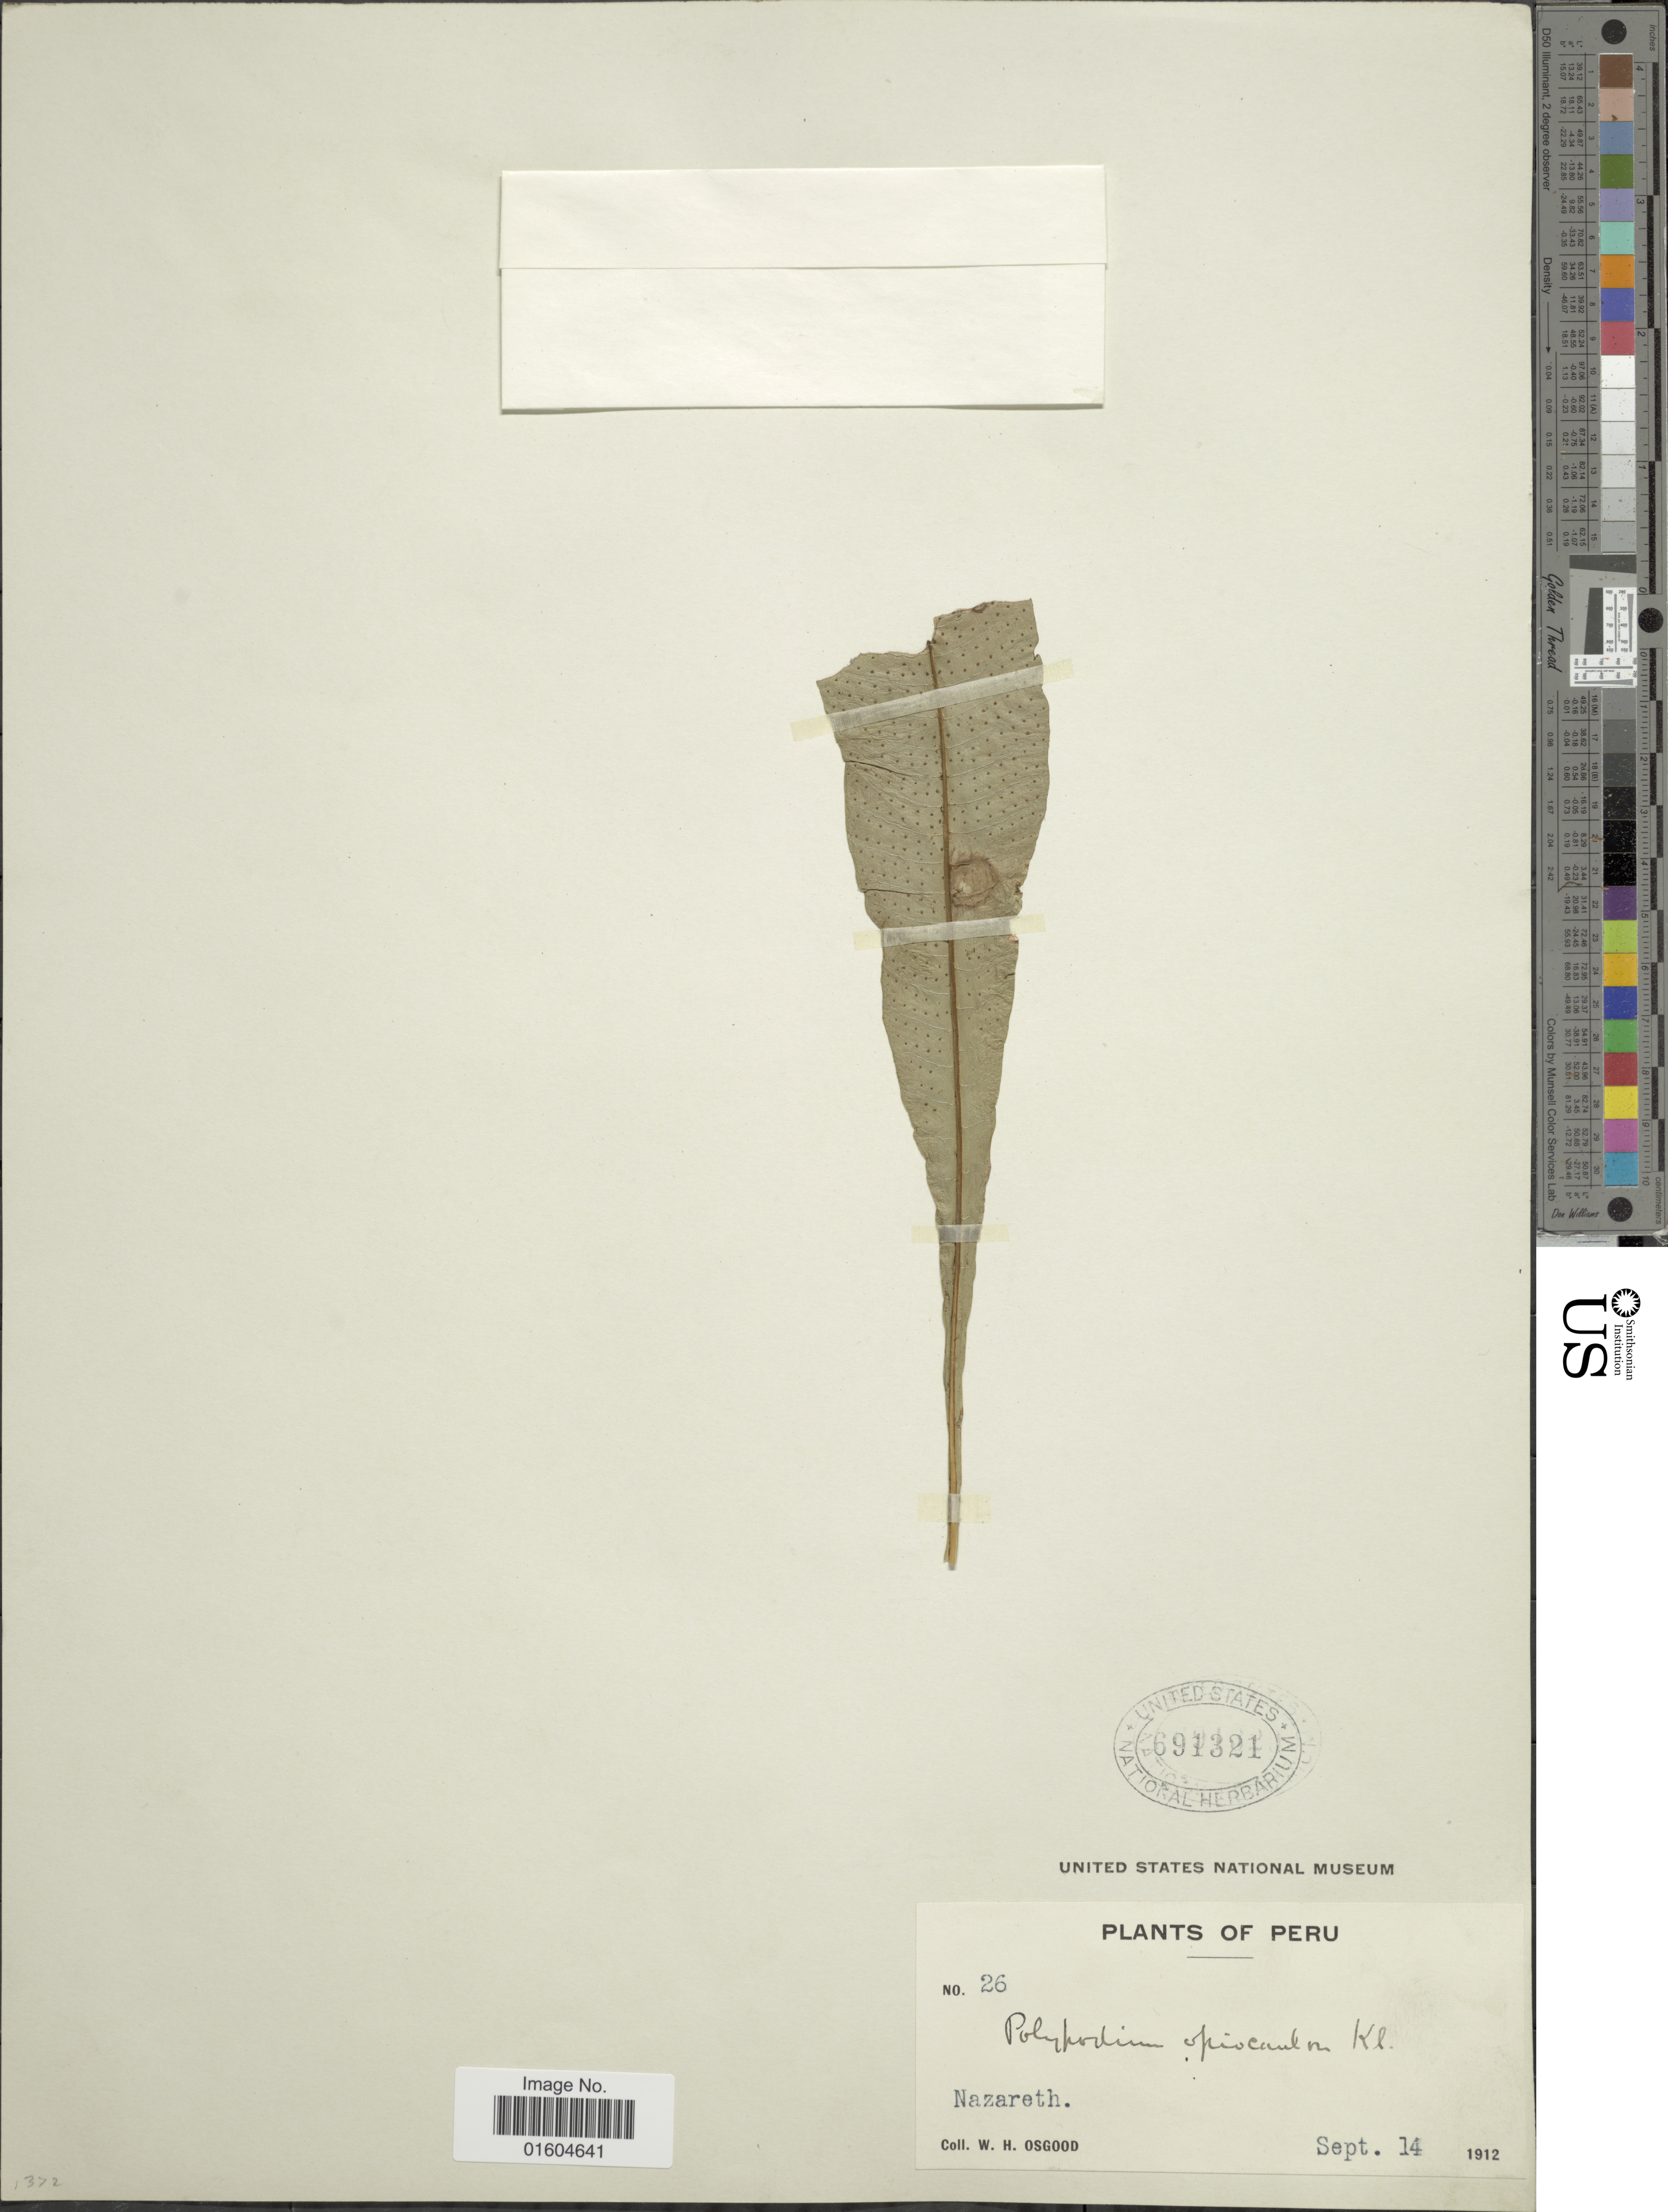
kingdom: Plantae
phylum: Tracheophyta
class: Polypodiopsida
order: Polypodiales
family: Polypodiaceae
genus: Campyloneurum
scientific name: Campyloneurum ophiocaulon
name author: (Klotzsch) Fée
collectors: W. Osgood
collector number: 26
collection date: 1912-09-14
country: Peru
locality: Peru. Nazareth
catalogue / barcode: US 691321